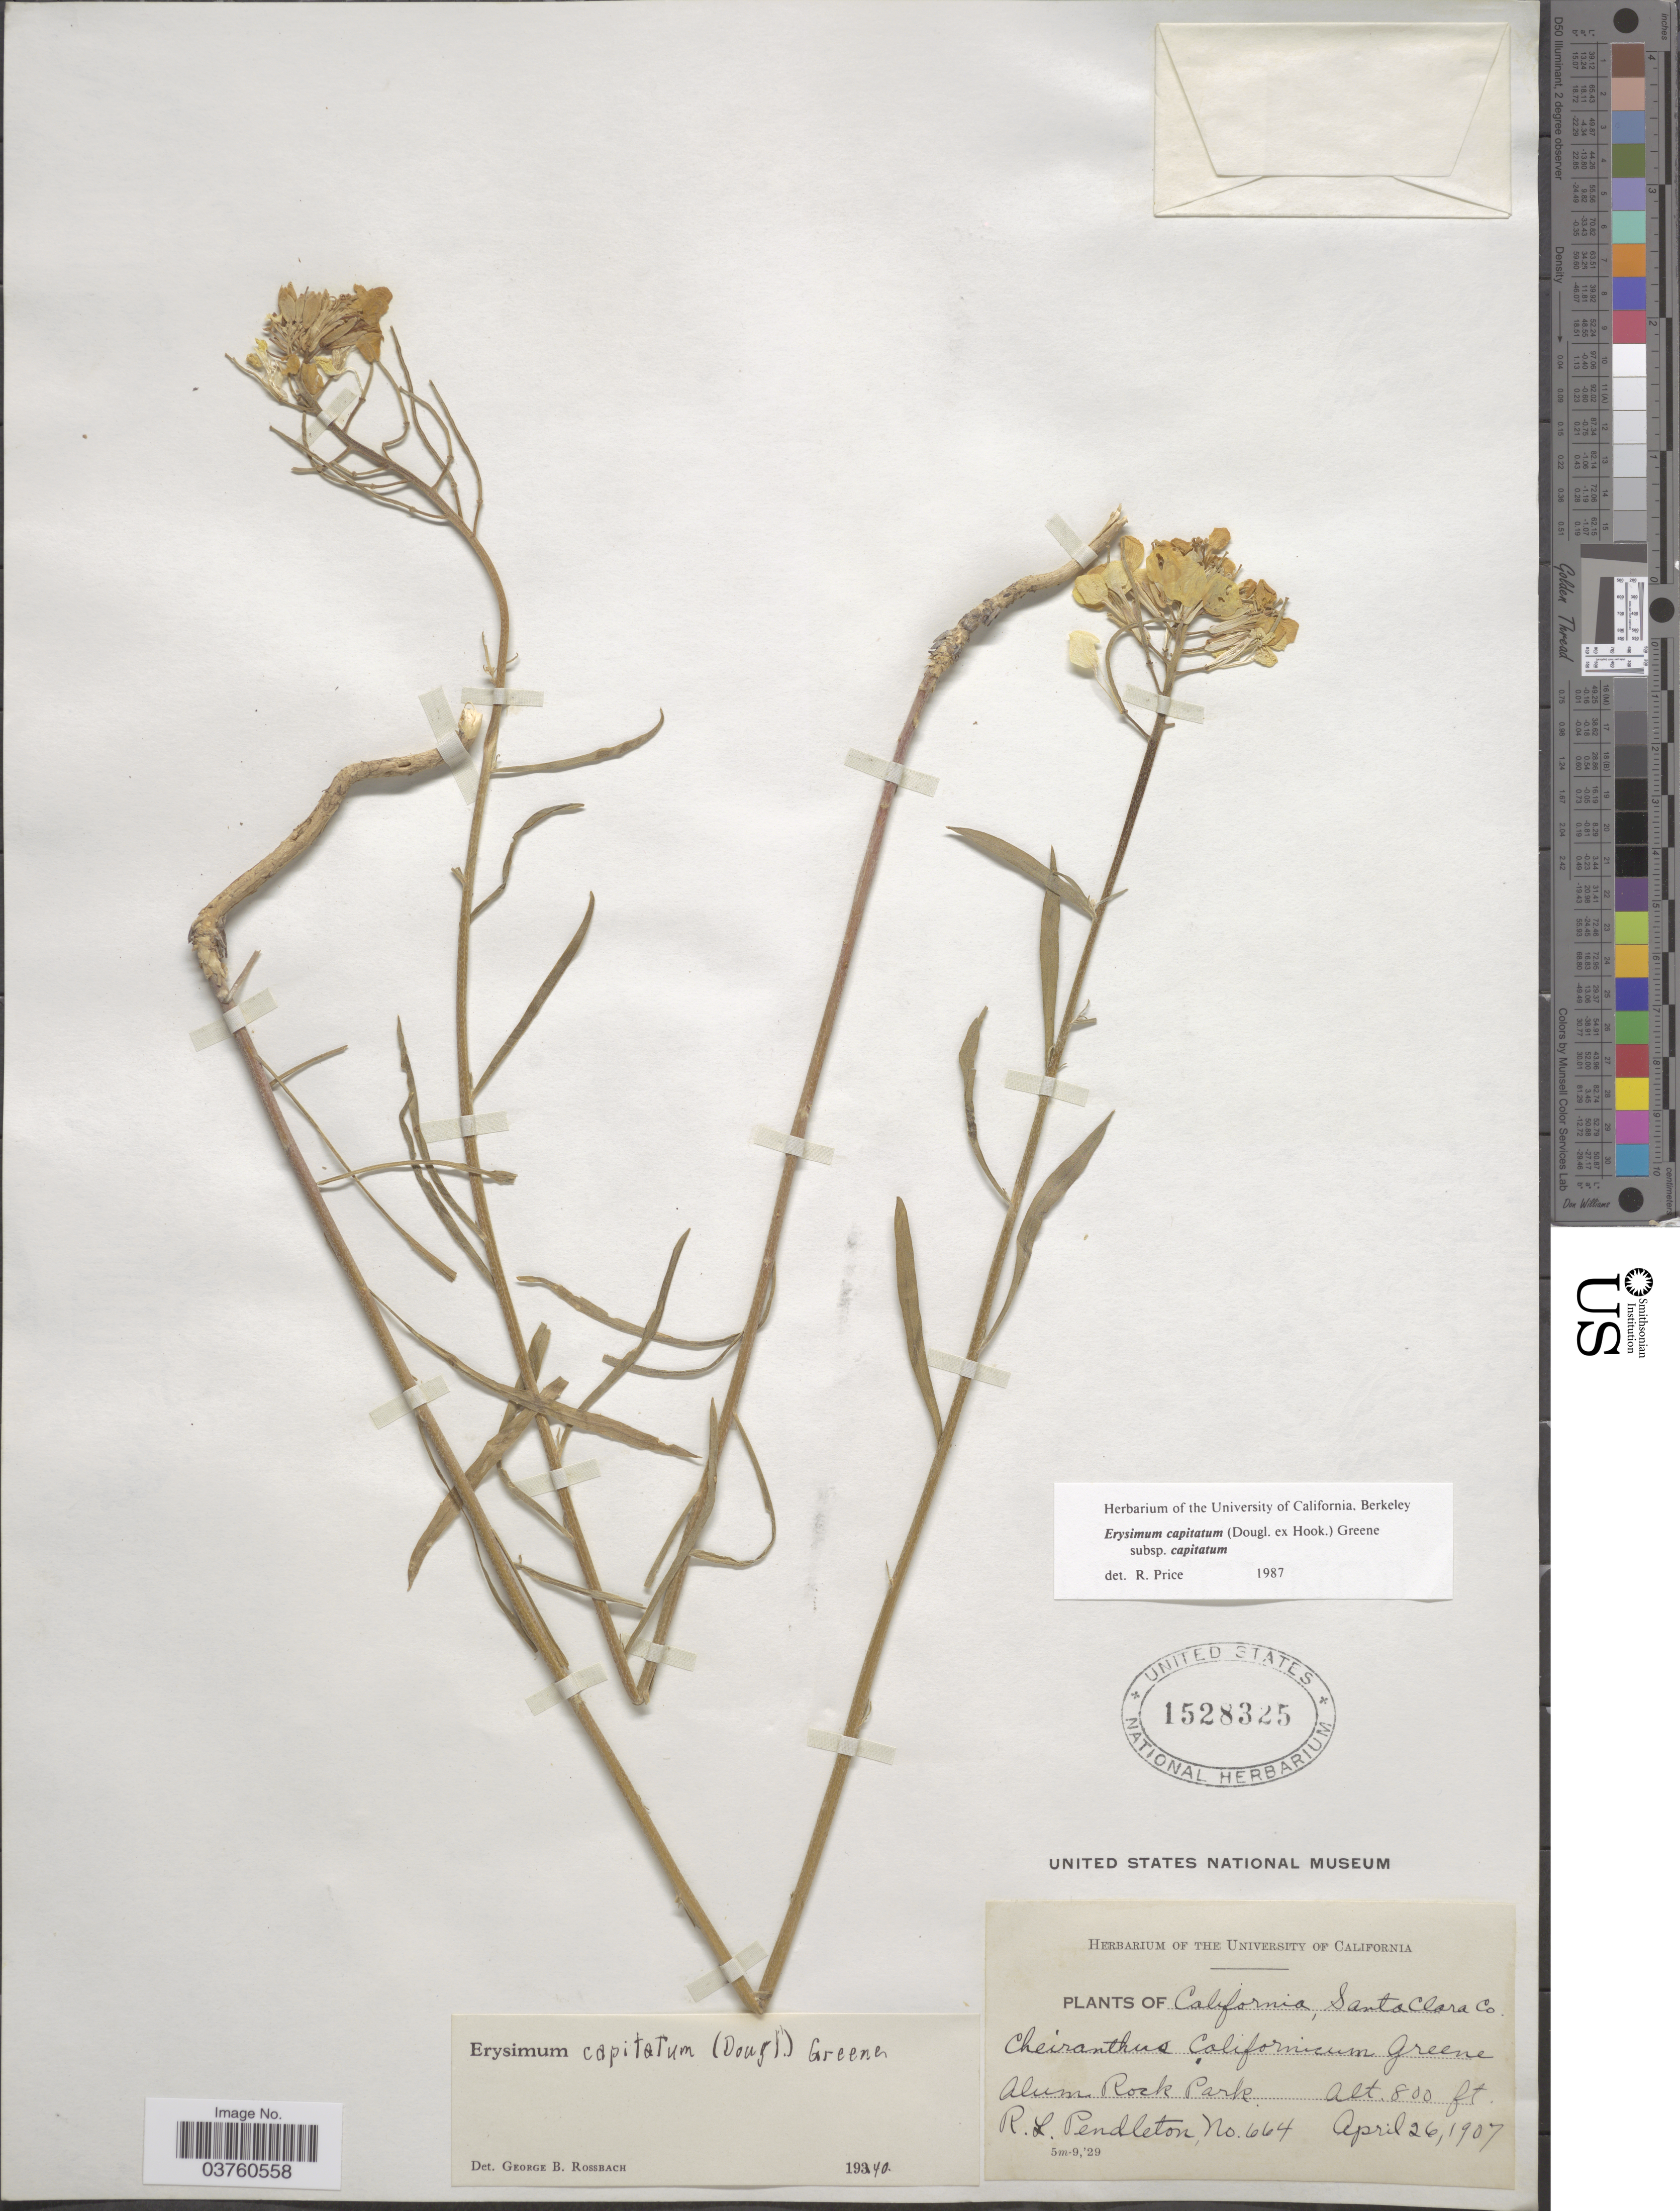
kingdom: Plantae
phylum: Tracheophyta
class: Magnoliopsida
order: Brassicales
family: Brassicaceae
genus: Erysimum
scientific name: Erysimum capitatum subsp. capitatum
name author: (Douglas ex Hook.) Greene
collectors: R. Pendleton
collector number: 664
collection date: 1907-04-26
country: United States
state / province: California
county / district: Santa Clara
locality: Santa Clara Co. Alum Rock Park.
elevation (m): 244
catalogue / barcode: US 1528325